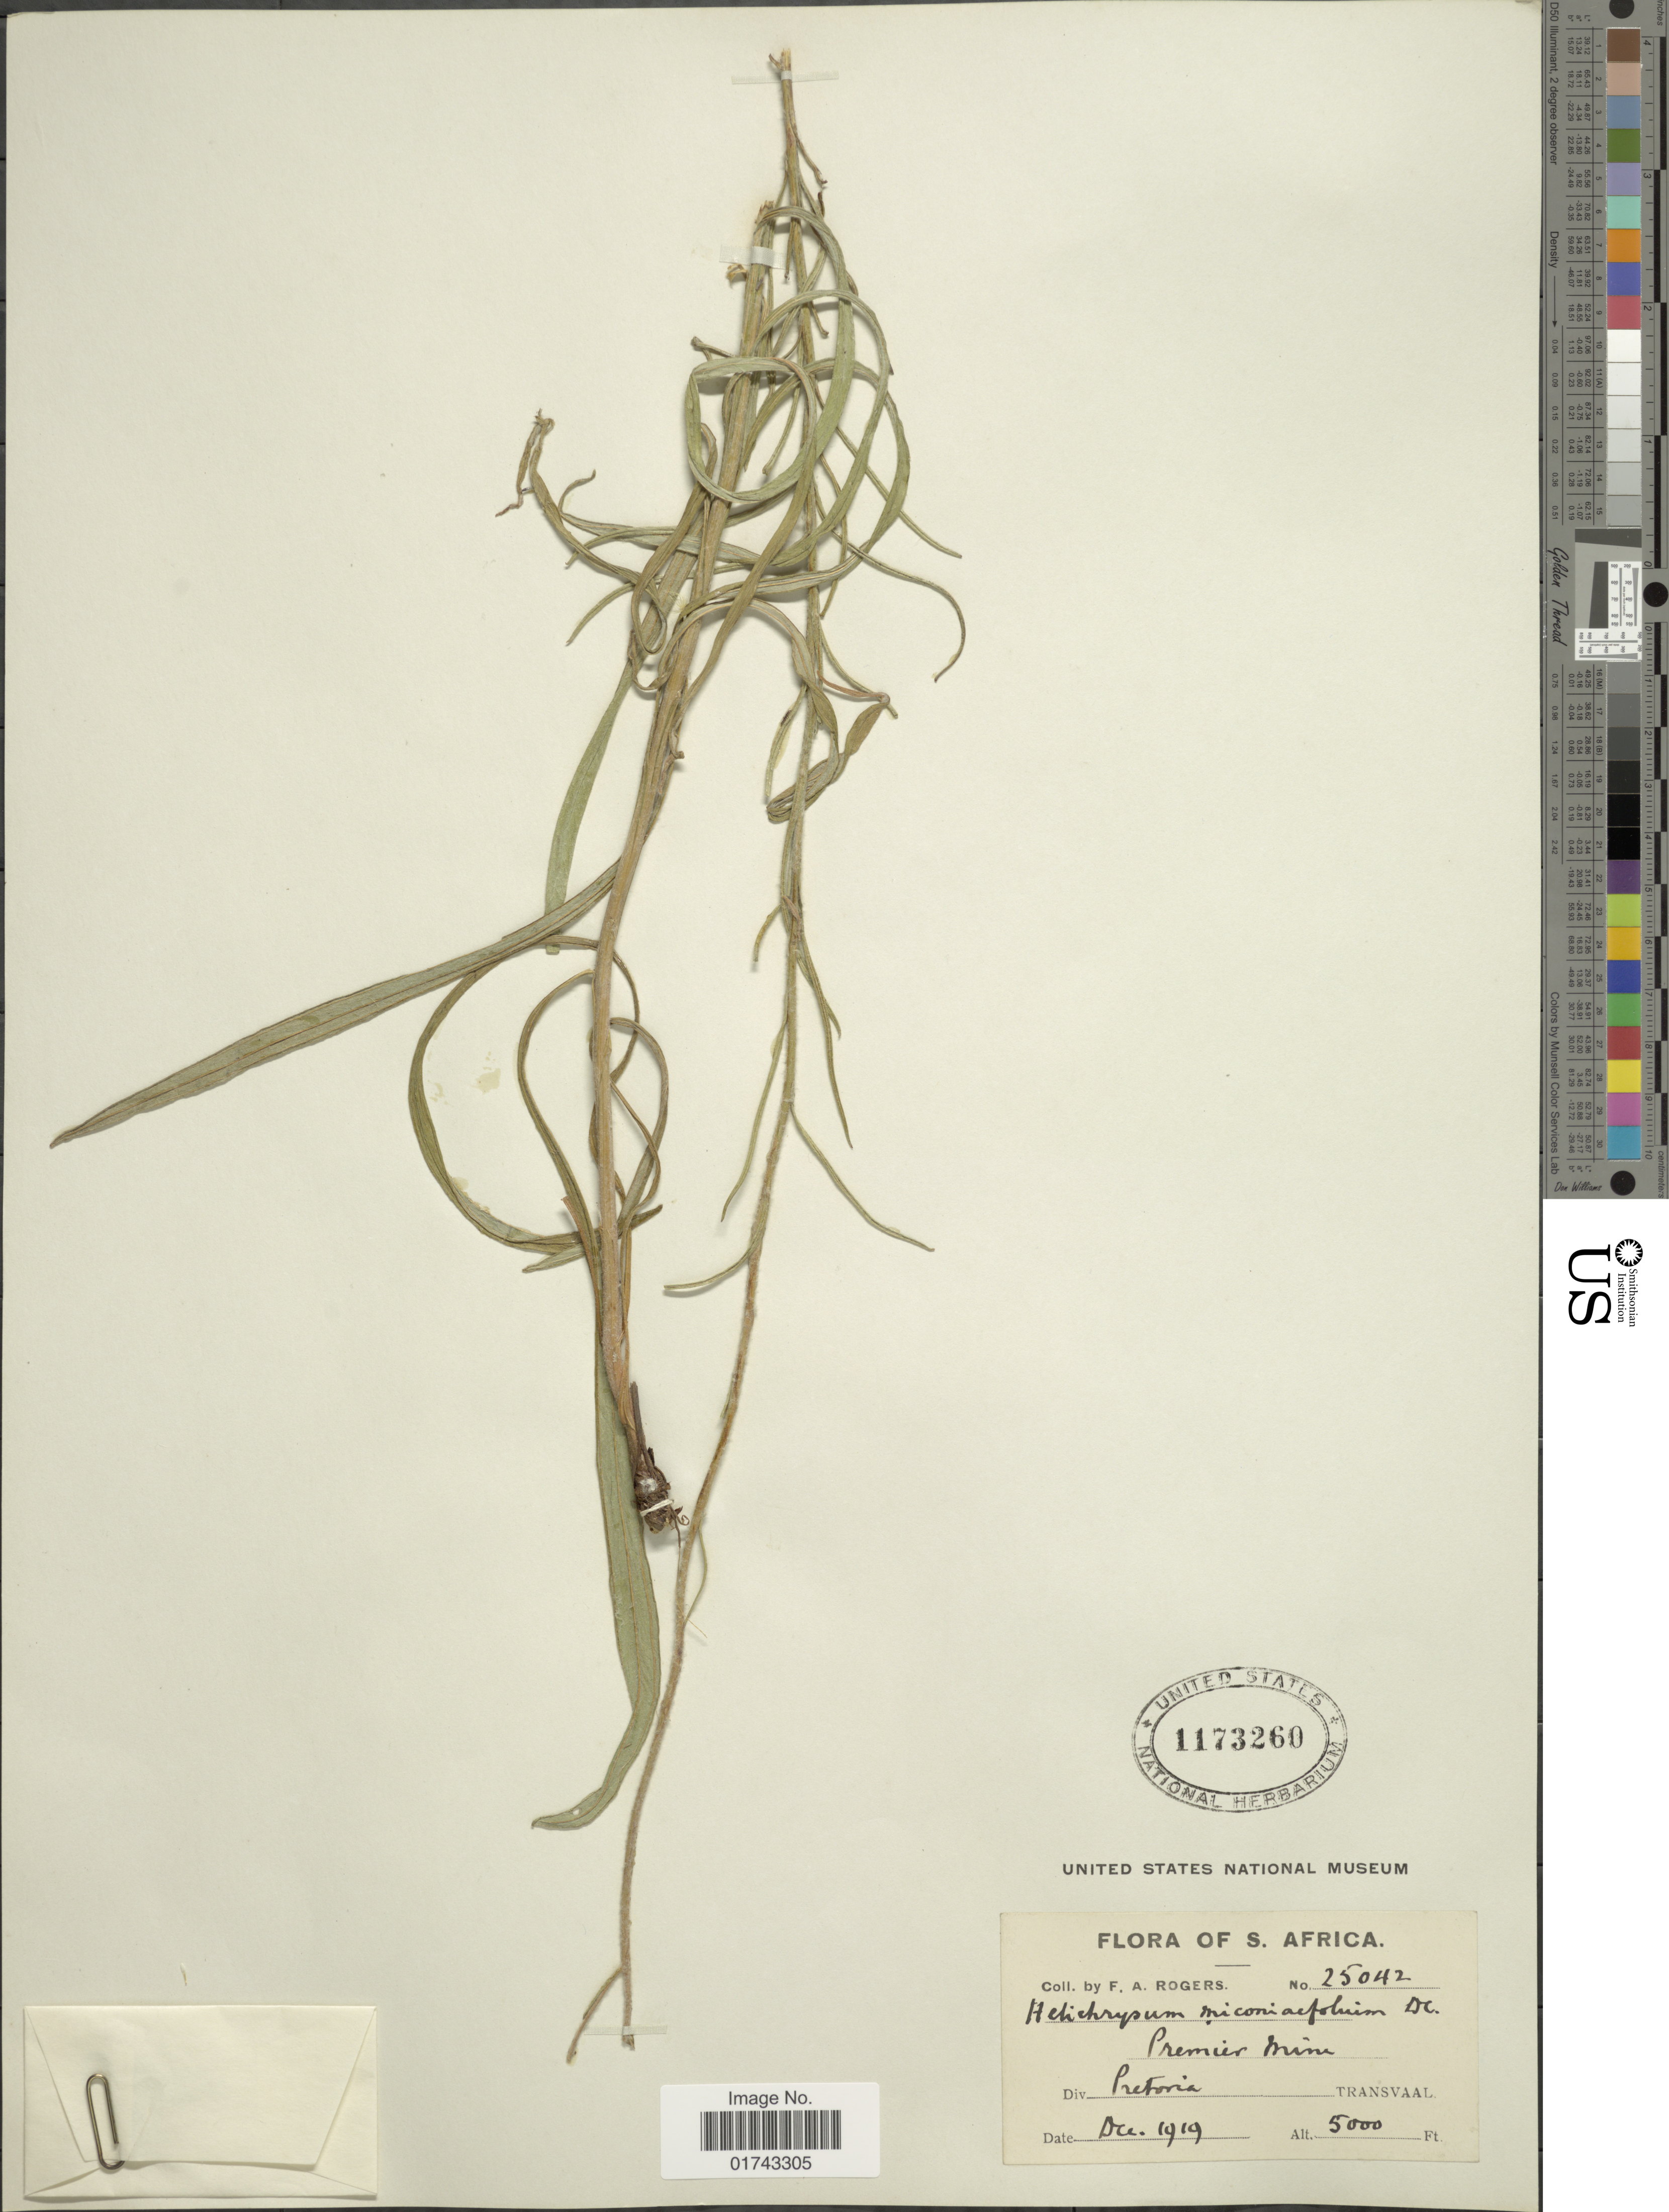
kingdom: Plantae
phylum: Tracheophyta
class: Magnoliopsida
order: Asterales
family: Asteraceae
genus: Helichrysum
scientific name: Helichrysum miconiifolium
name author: DC.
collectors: F. A. Rogers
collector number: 25042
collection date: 1919-12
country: South Africa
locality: Premier Mini, Div. Pretoria, Transvaal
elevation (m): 1524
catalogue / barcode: US 1173260